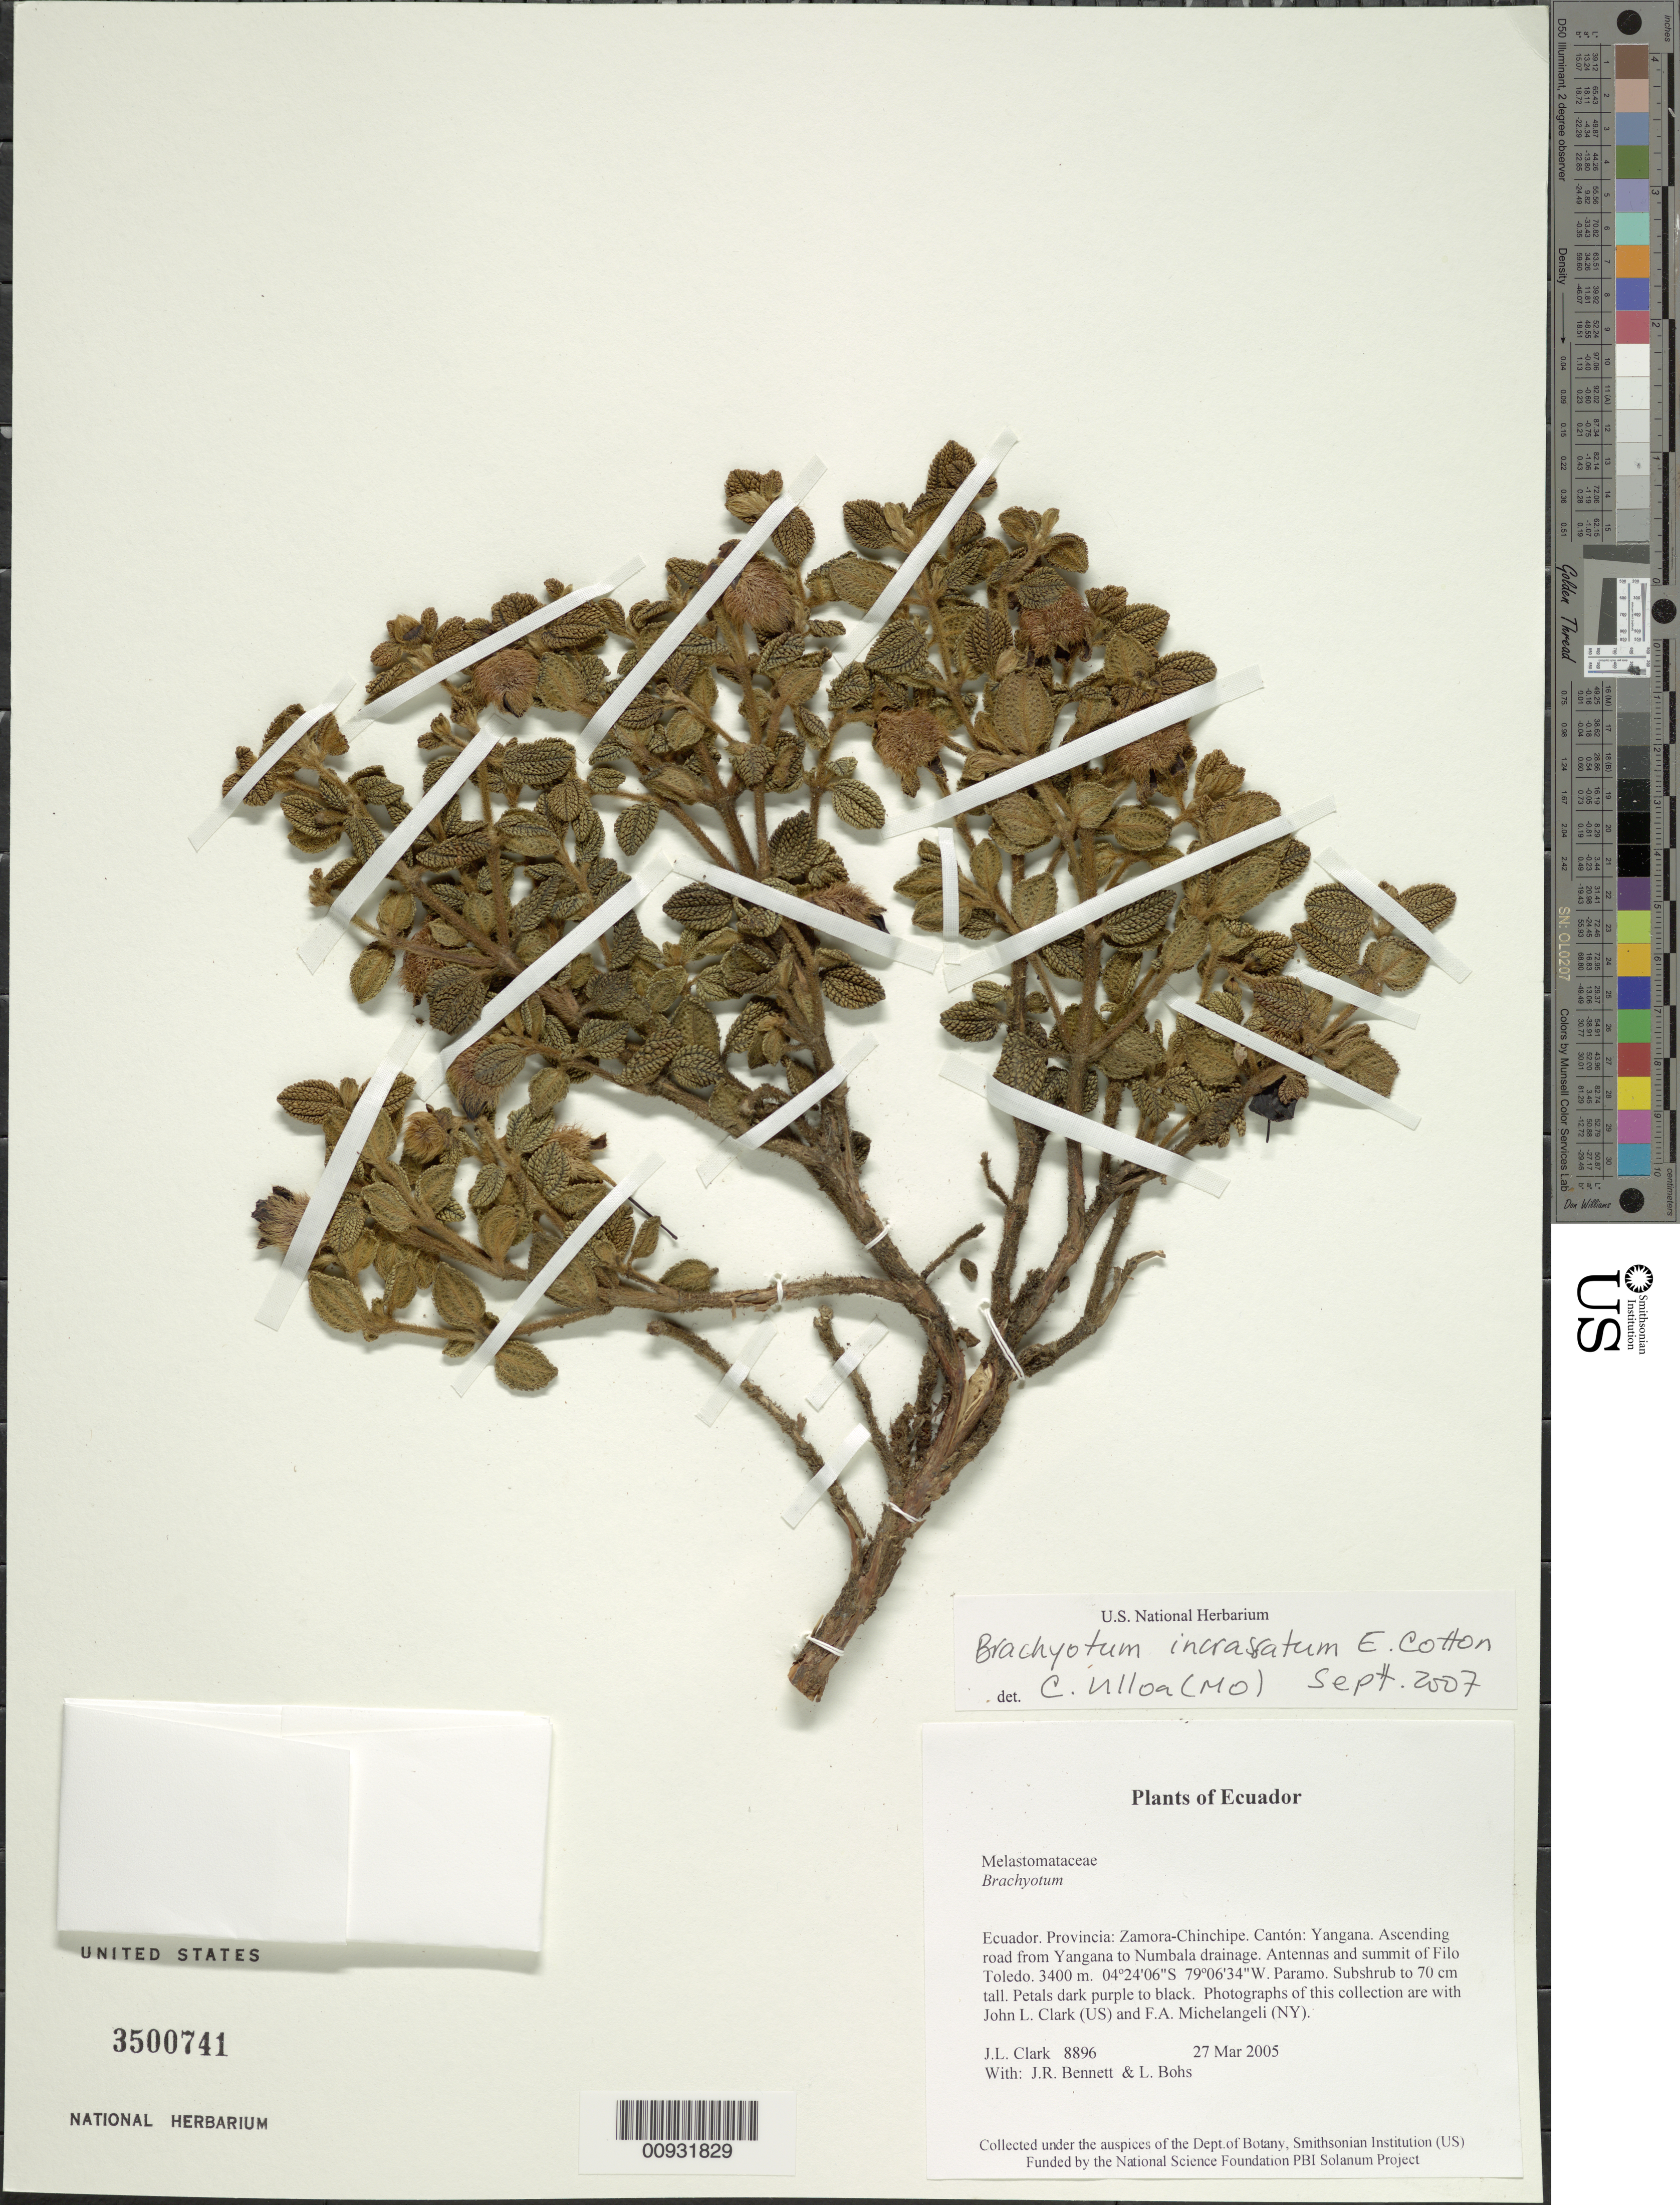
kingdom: Plantae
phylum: Tracheophyta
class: Magnoliopsida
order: Myrtales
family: Melastomataceae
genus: Brachyotum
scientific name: Brachyotum incrassatum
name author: E. Cotton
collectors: J. L. Clark, J. R. Bennett & L. A. Bohs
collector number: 08896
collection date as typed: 27 Mar 2005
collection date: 2005-03-27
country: Ecuador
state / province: Zamora-Chinchipe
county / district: Yangana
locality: Ascending road from Yangana to Numbala drainage. Antennas and summit of Filo Toledo.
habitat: Paramo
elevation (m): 3400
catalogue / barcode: US 3500741